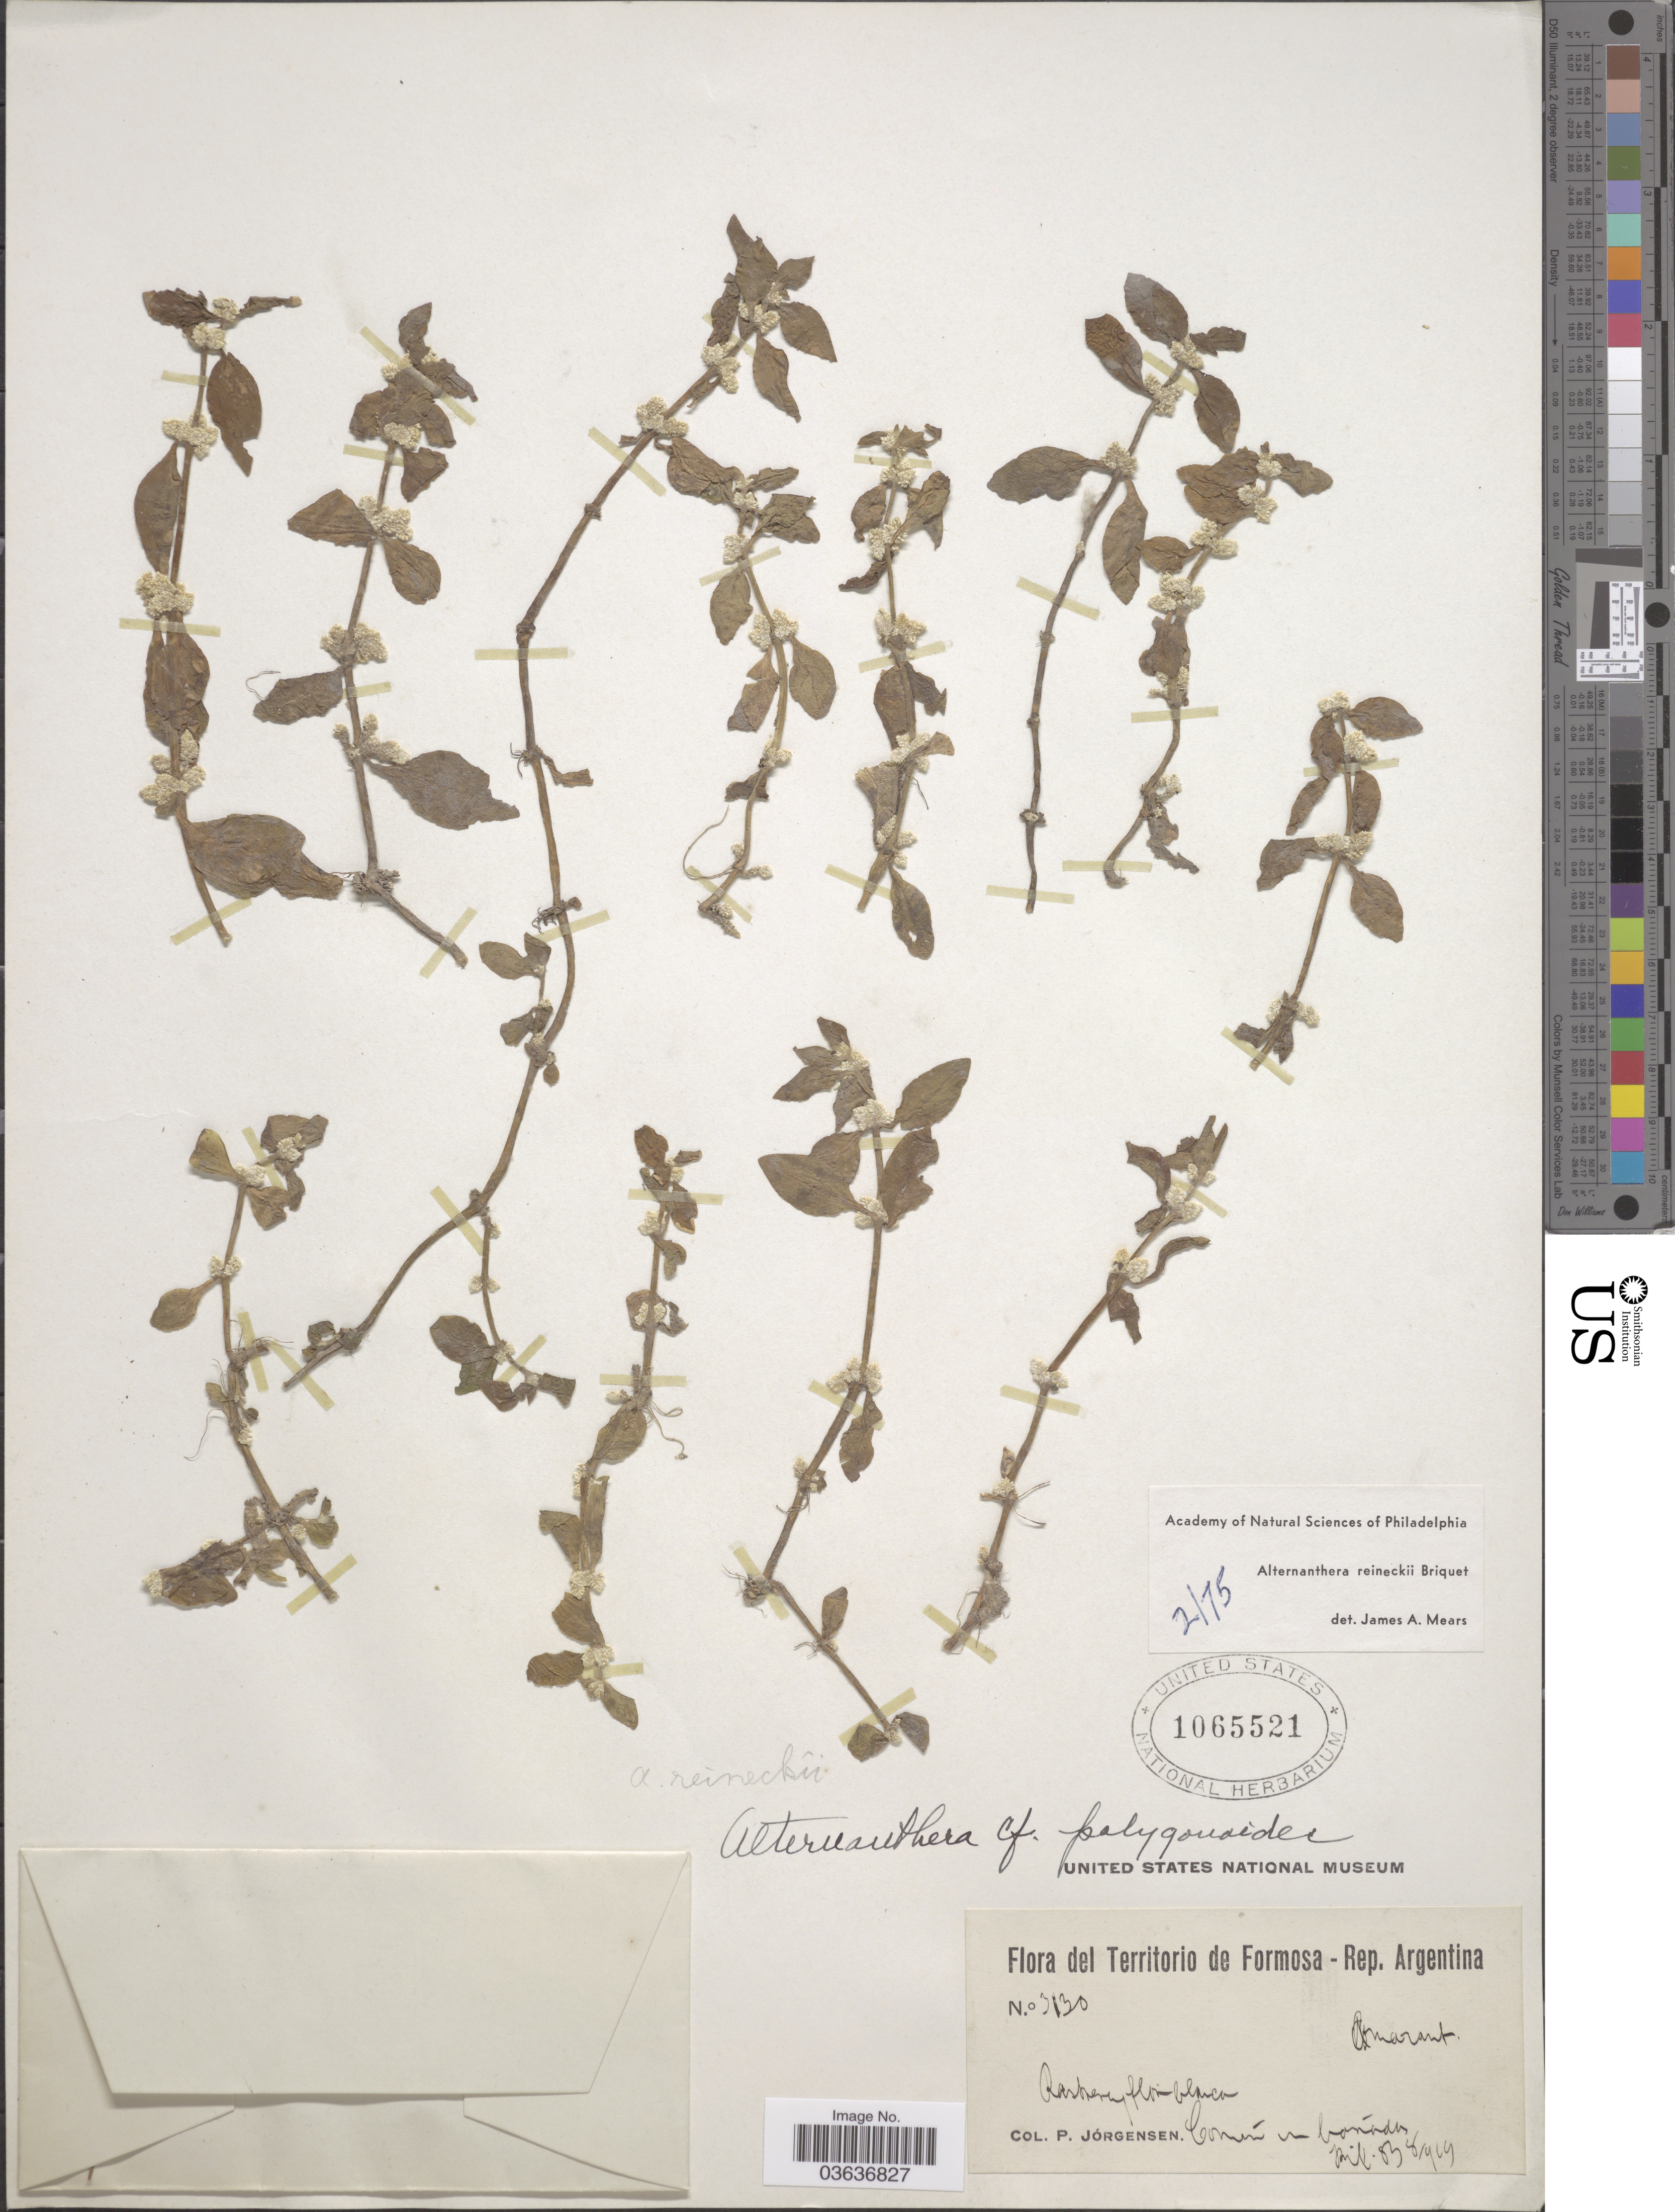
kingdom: Plantae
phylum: Tracheophyta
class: Magnoliopsida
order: Caryophyllales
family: Amaranthaceae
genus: Alternanthera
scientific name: Alternanthera reineckii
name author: Briq.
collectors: P. Jörgensen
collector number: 3130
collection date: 1919-07-03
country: Argentina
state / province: Formosa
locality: Territorio de Formosa. Comun en bonados [interpreted].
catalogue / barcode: US 1065521